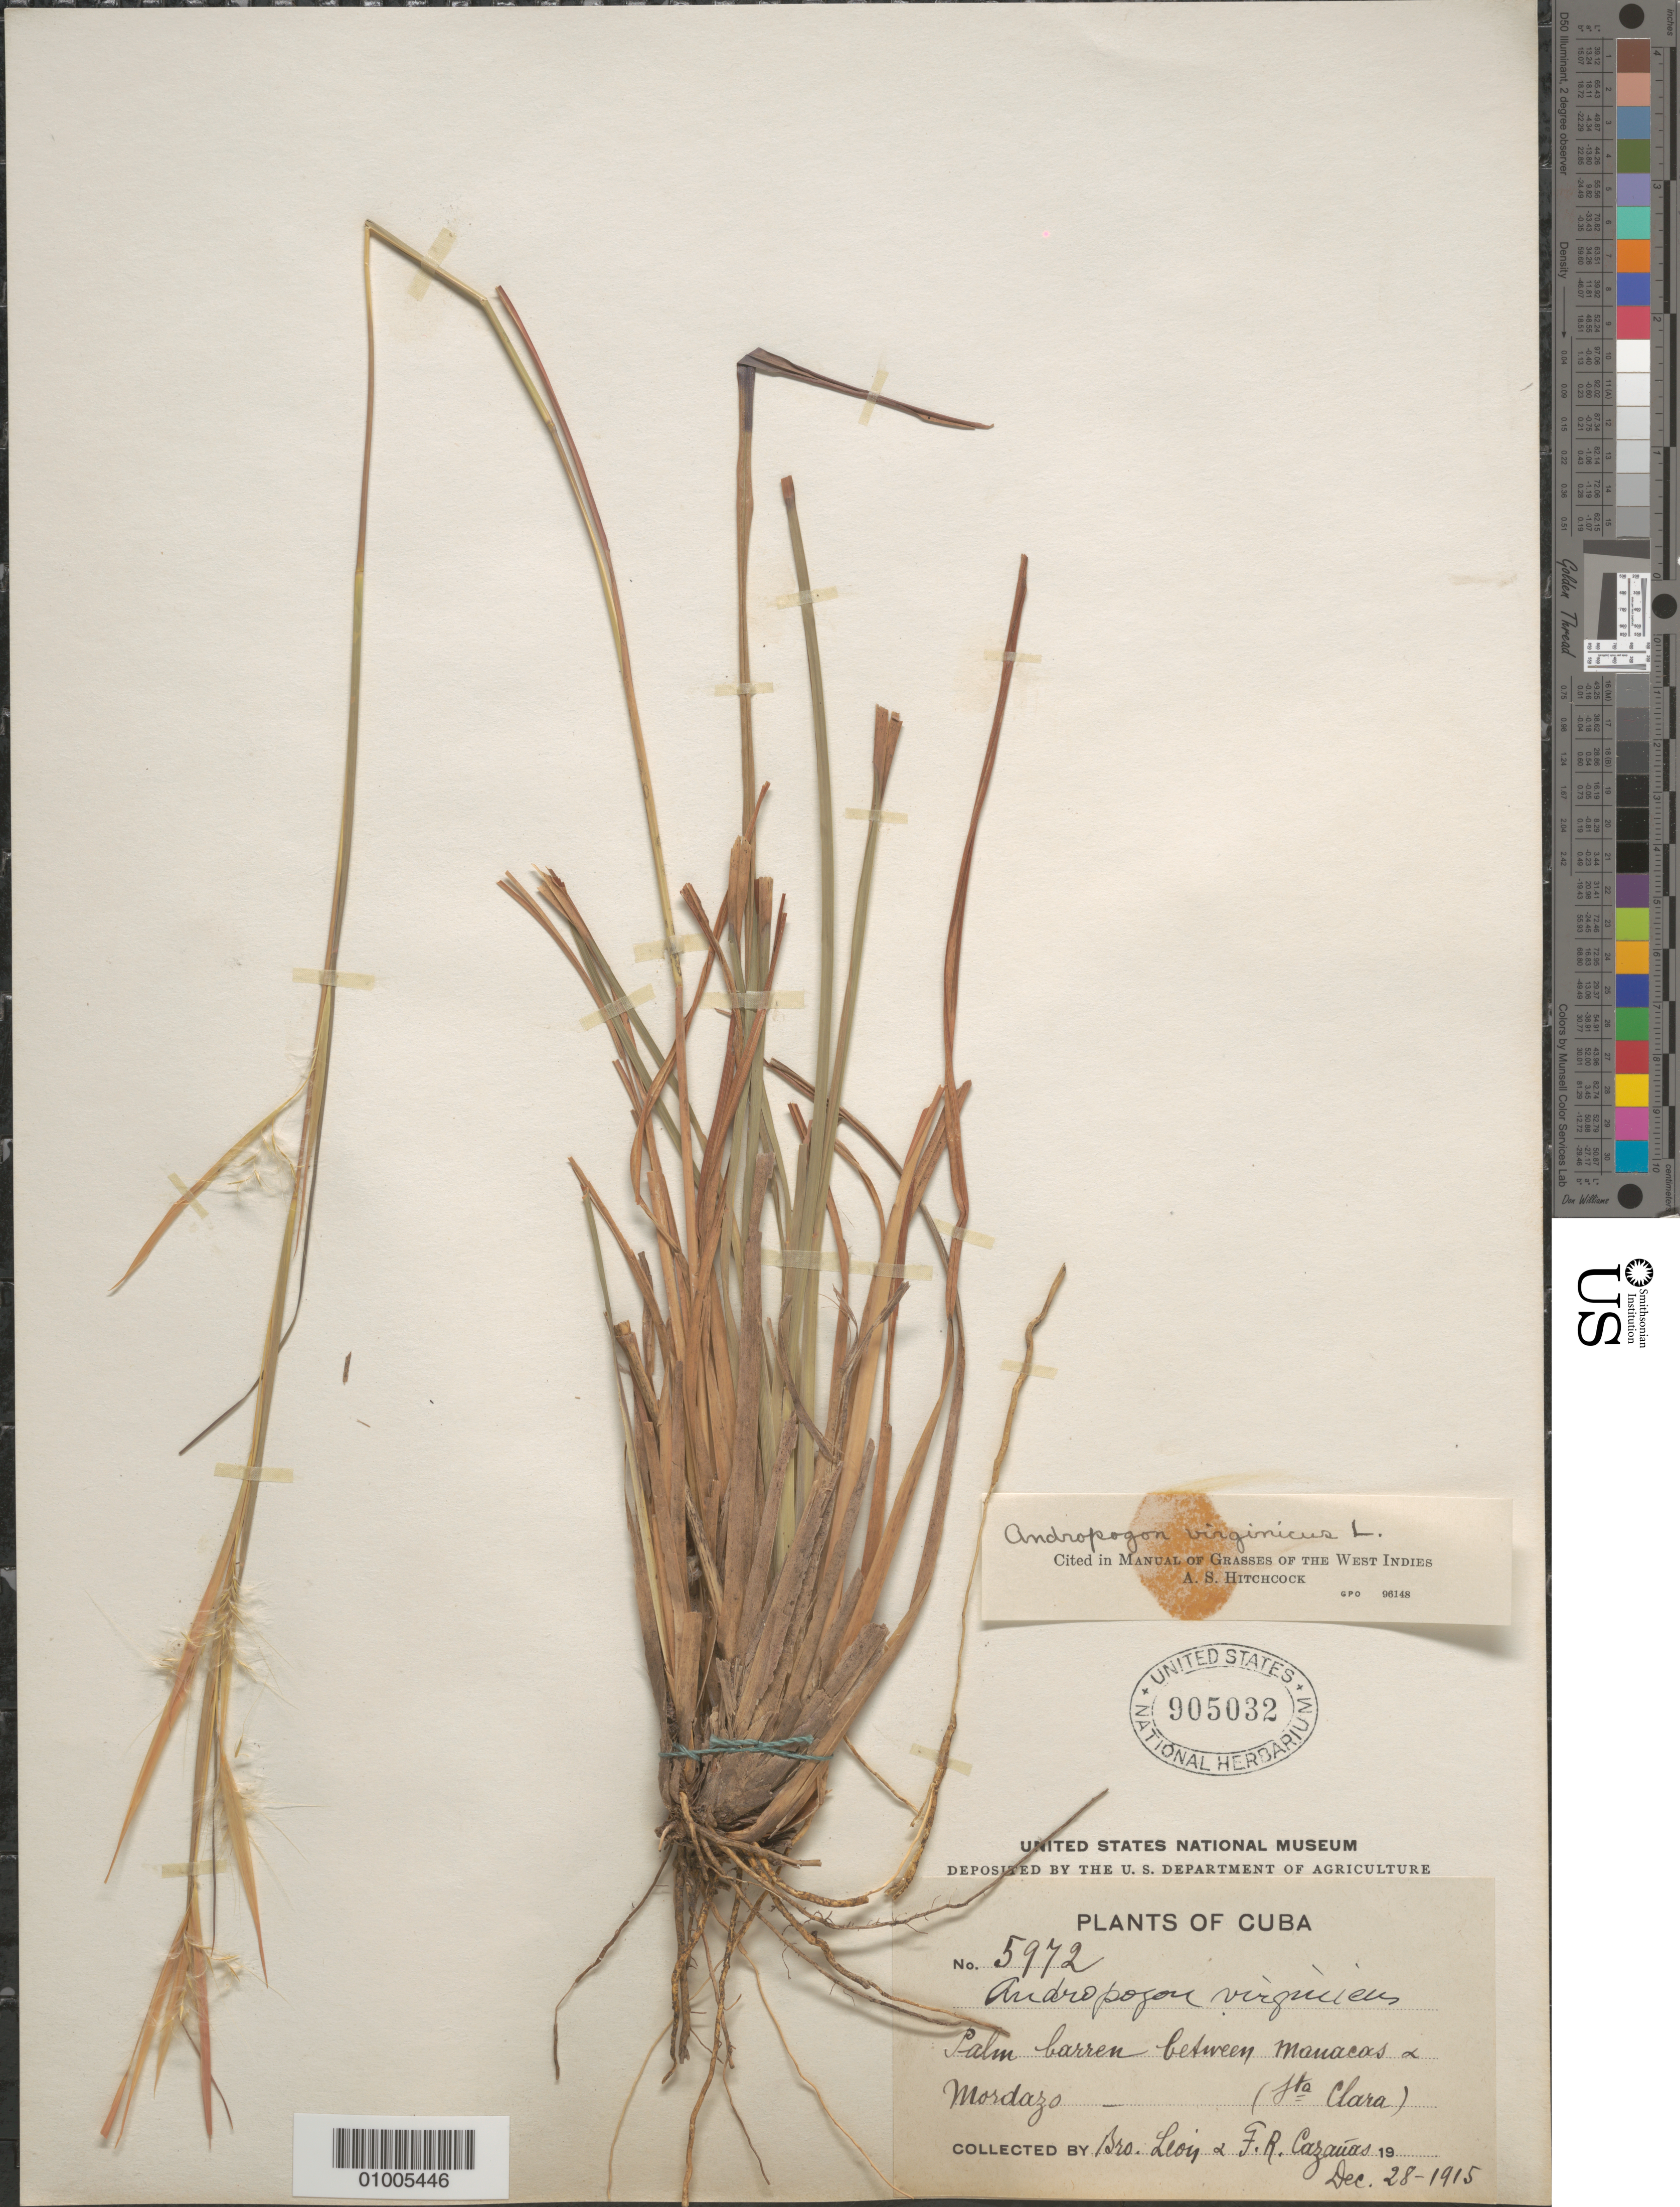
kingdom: Plantae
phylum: Tracheophyta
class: Liliopsida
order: Poales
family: Poaceae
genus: Andropogon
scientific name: Andropogon virginicus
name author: L.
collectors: Bro. León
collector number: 5972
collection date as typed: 28 Dec 1915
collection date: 1915-12-28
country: Cuba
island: Cuba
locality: Palm barren between mauacas and Mordazo Sta Clara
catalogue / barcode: US 905032